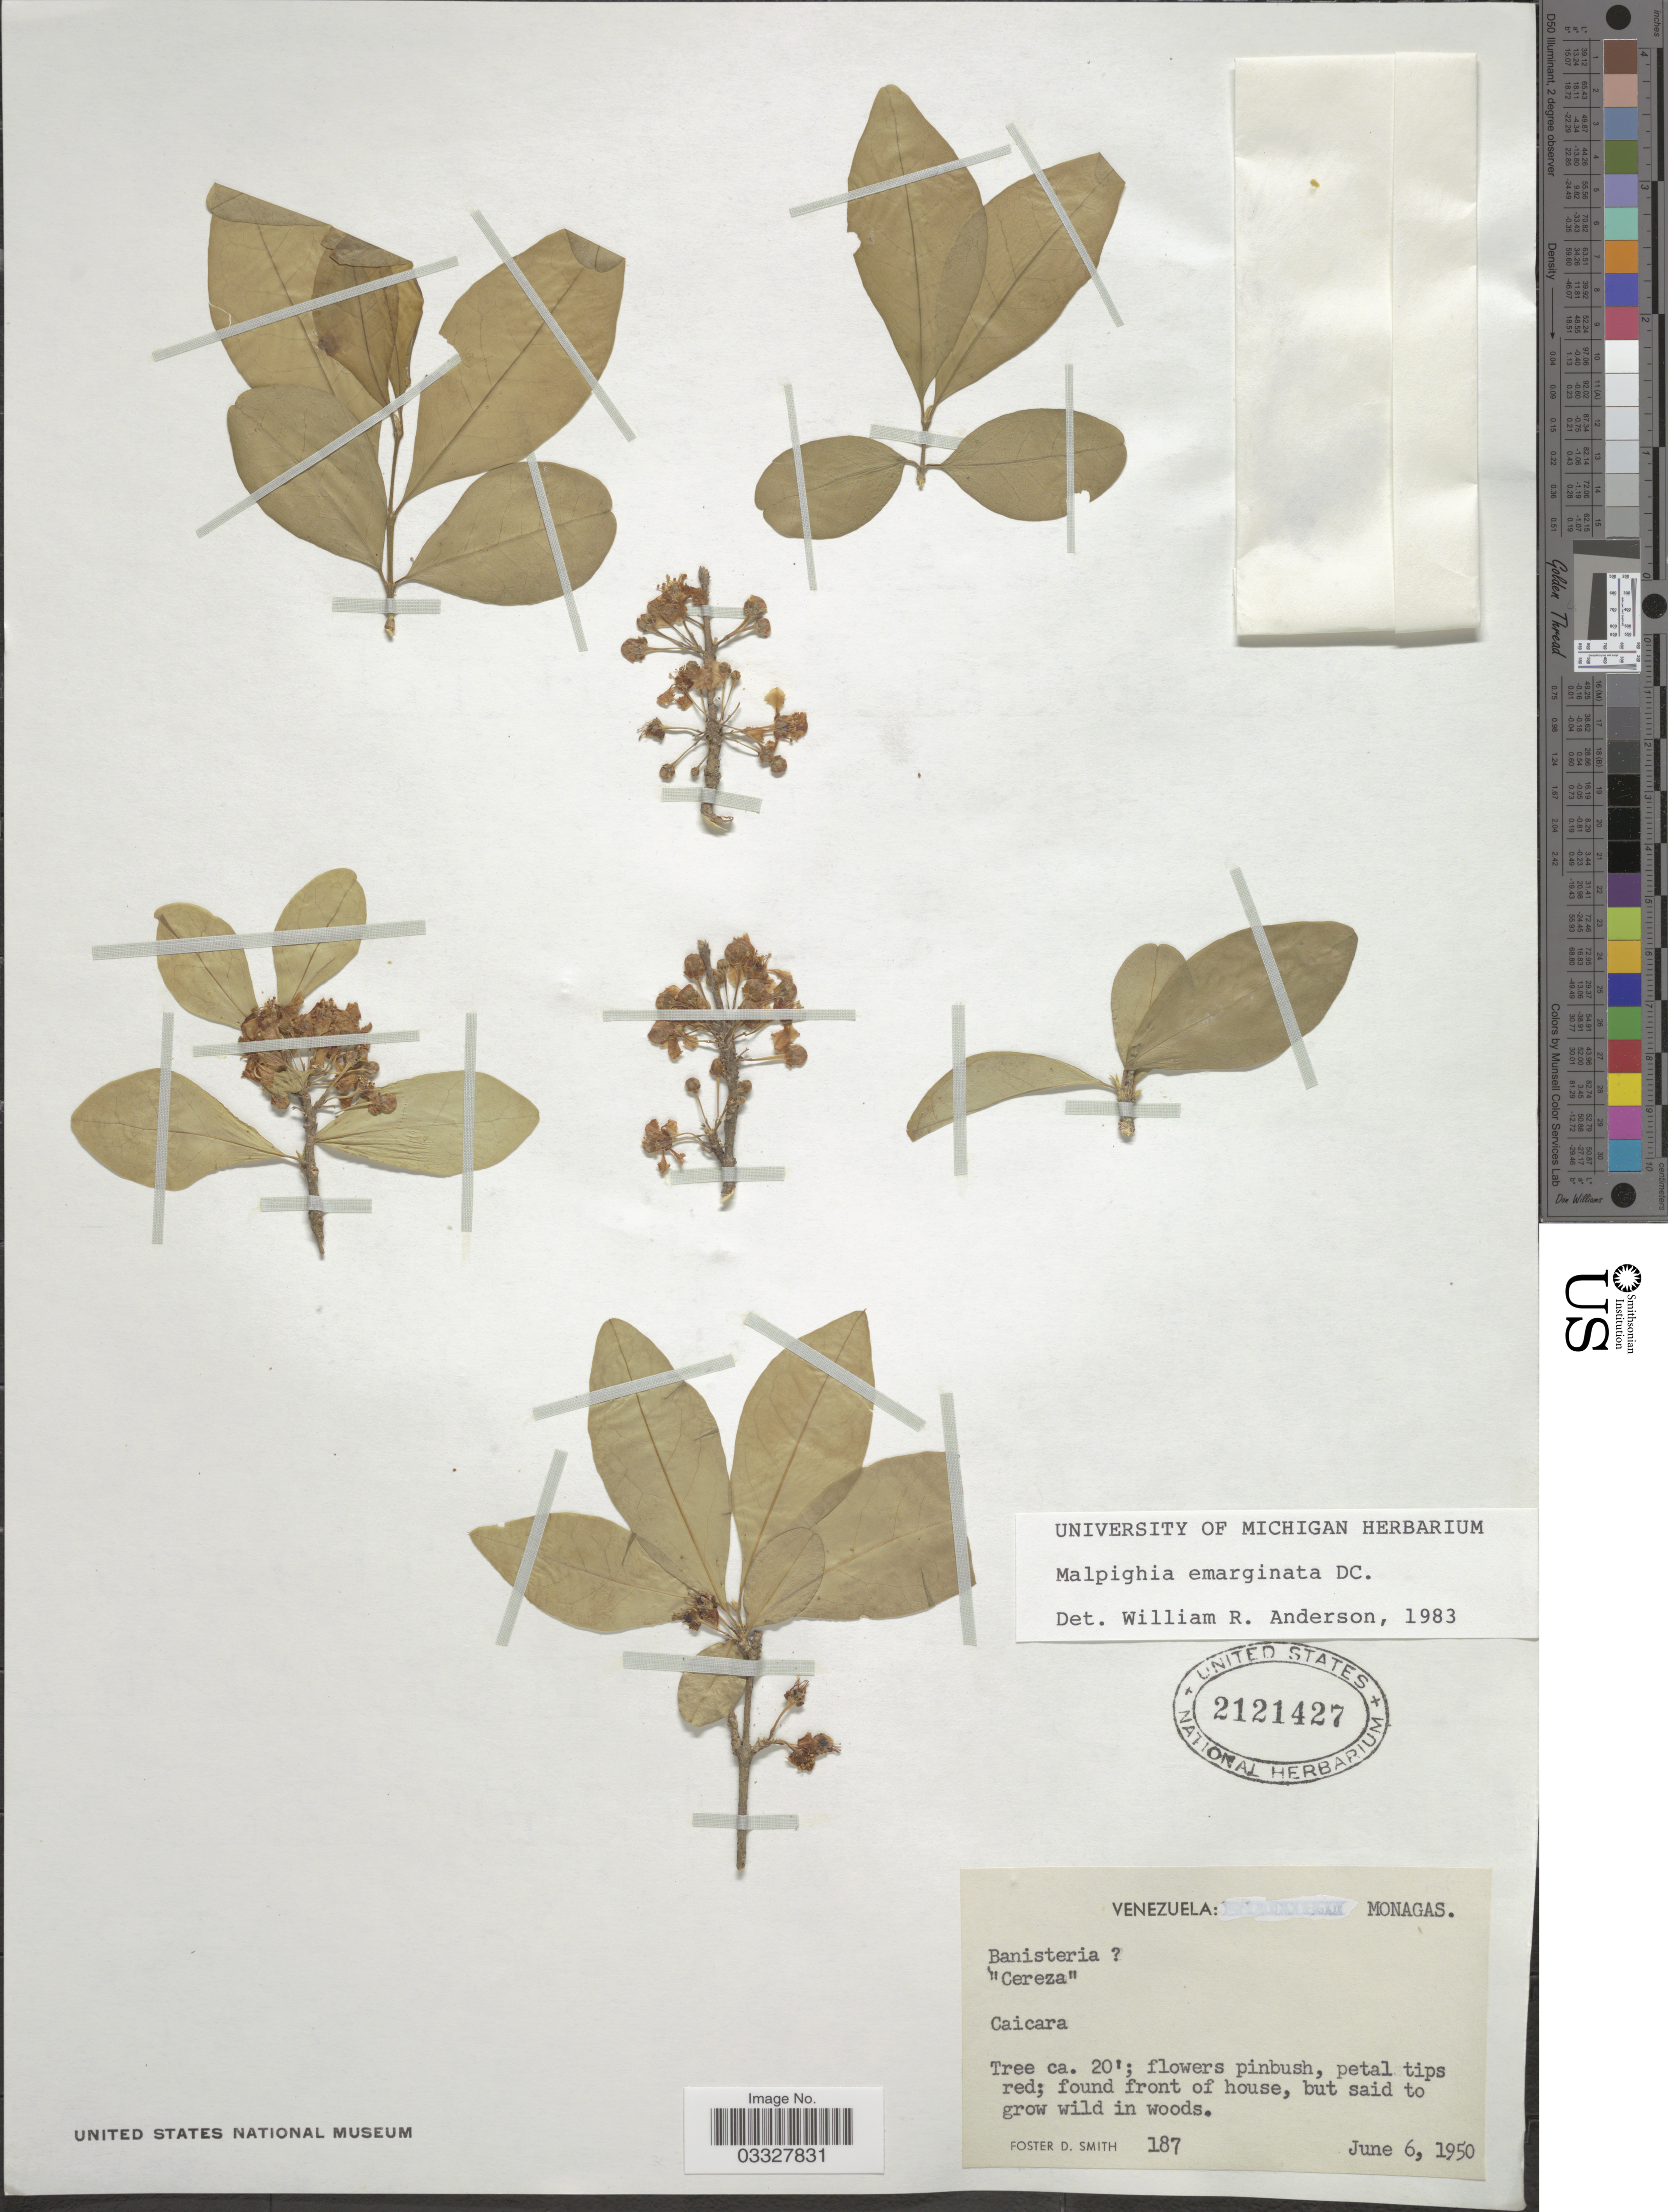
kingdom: Plantae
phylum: Tracheophyta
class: Magnoliopsida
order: Malpighiales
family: Malpighiaceae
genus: Malpighia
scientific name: Malpighia emarginata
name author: DC.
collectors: F. Smith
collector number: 187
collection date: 1950-06-06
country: Venezuela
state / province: Monagas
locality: Caicara.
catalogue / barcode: US 2121427